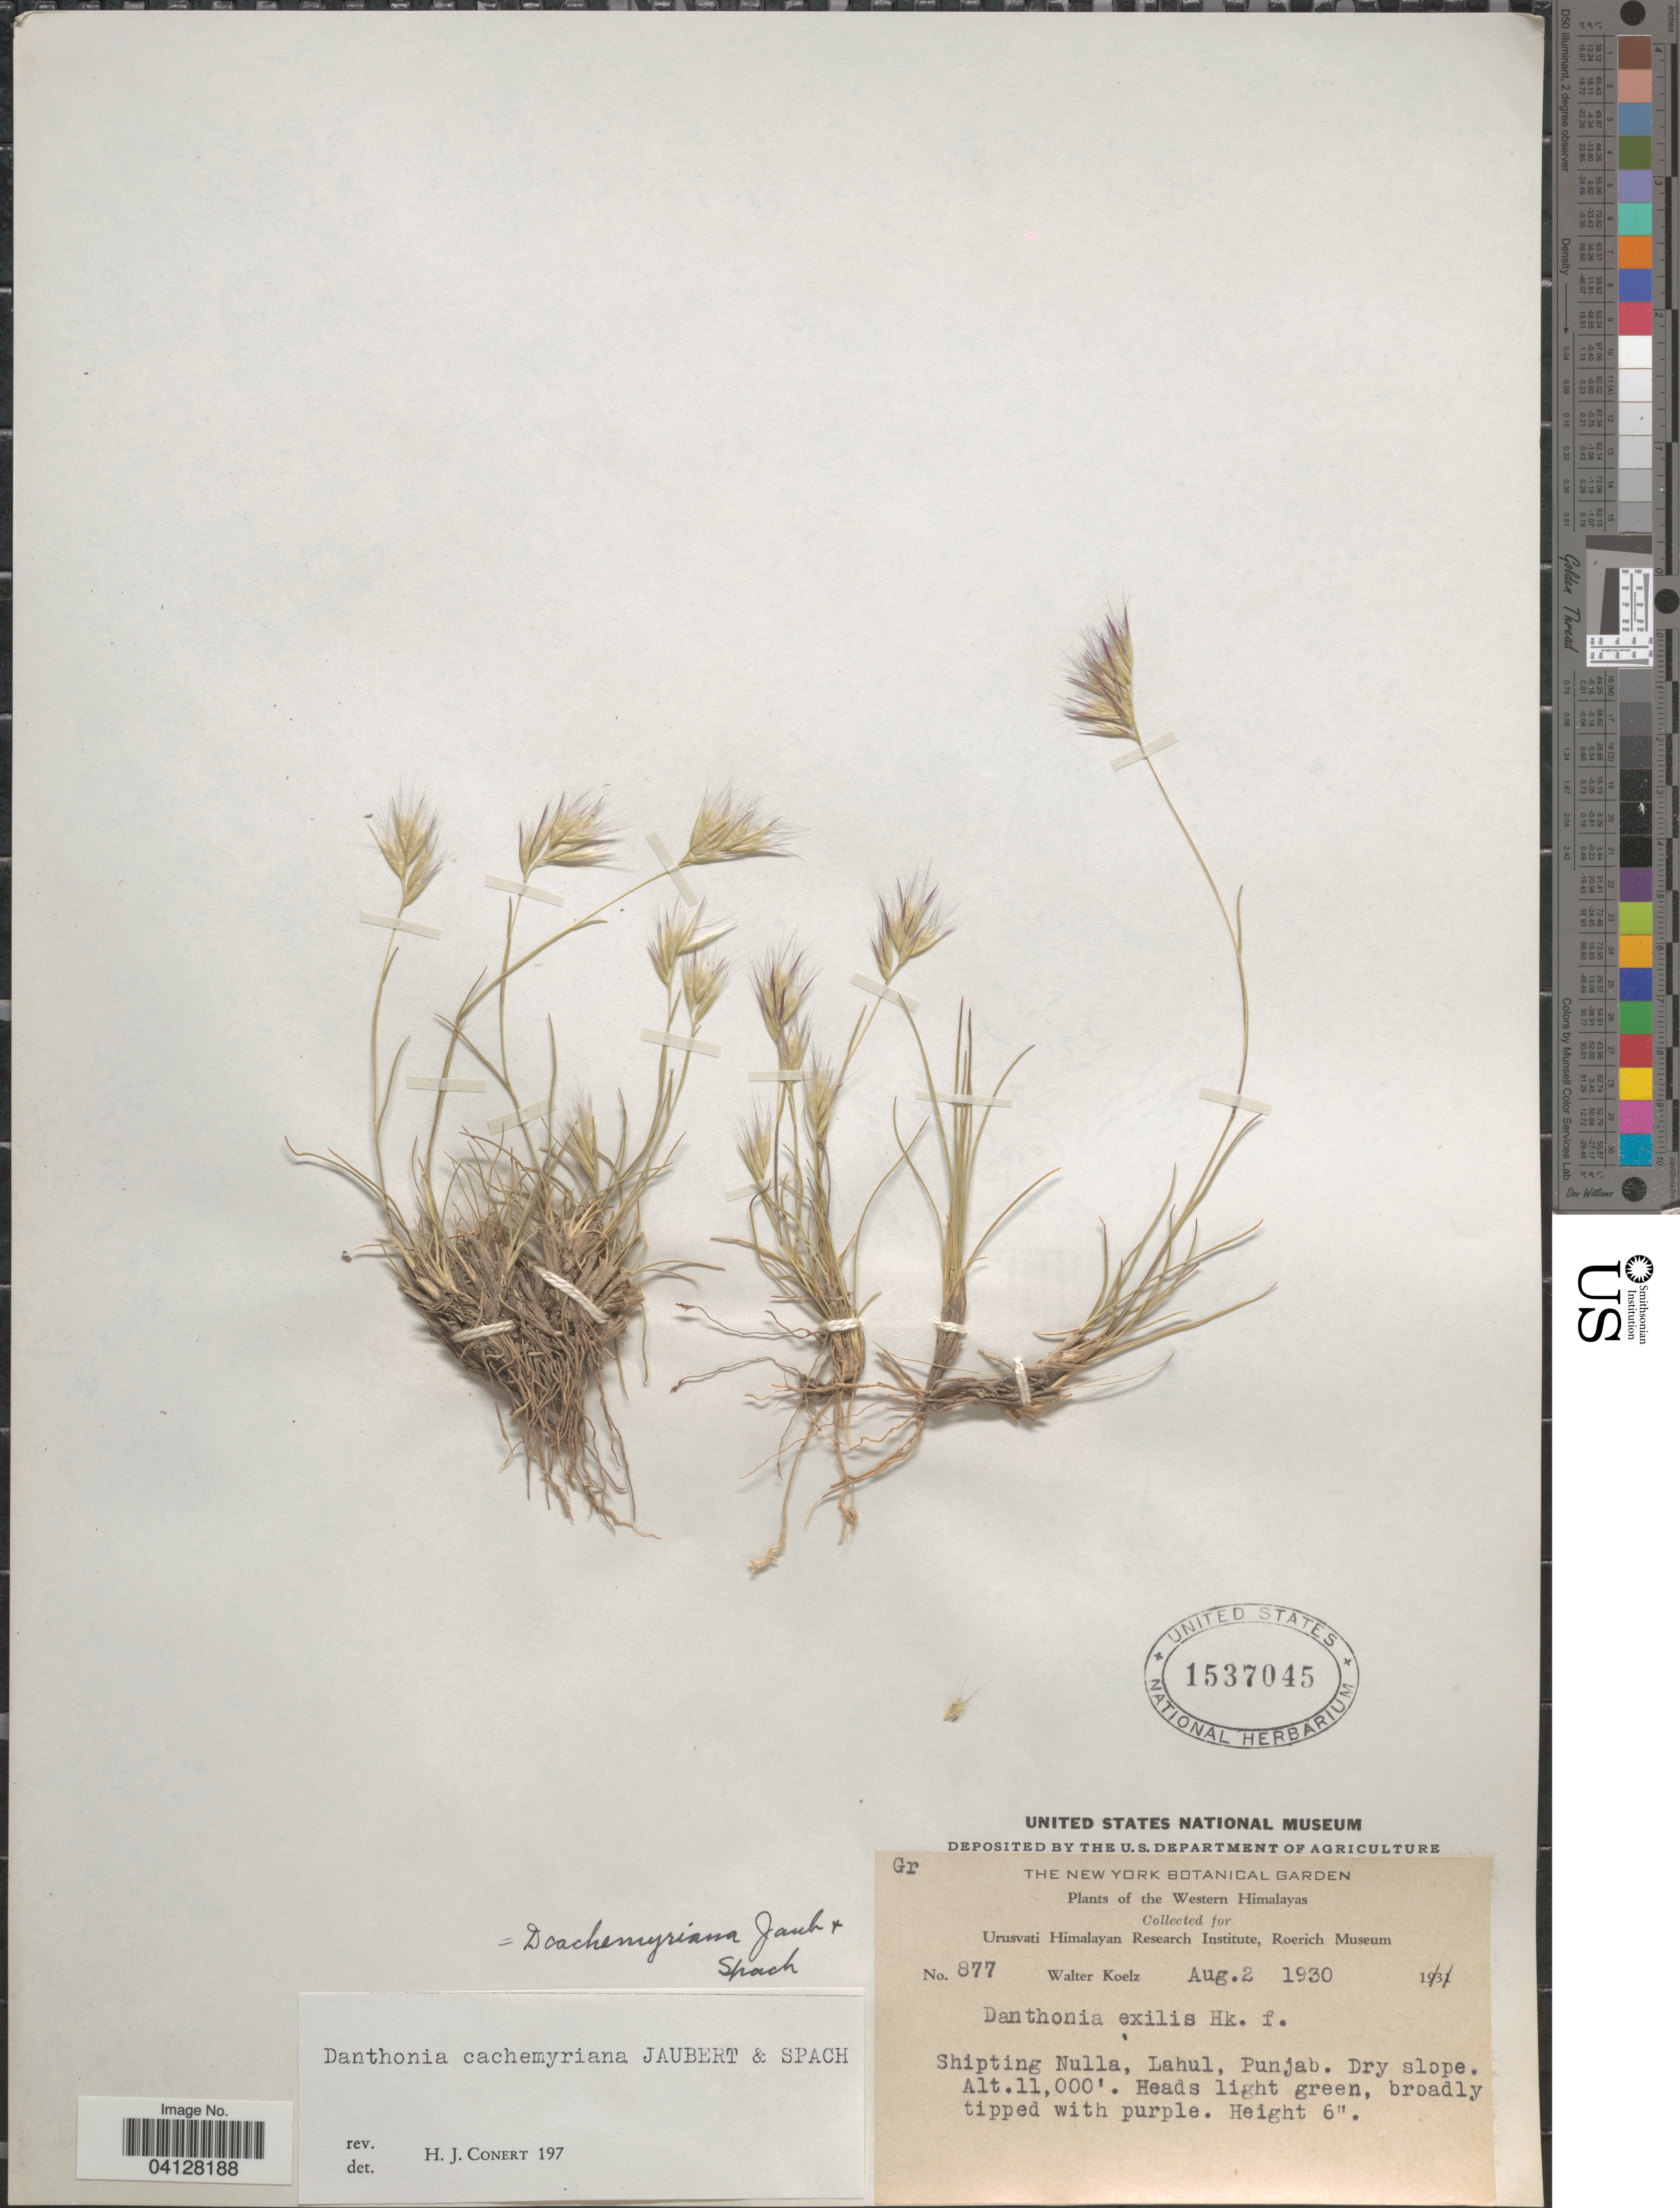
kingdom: Plantae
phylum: Tracheophyta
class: Liliopsida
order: Poales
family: Poaceae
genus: Danthonia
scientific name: Danthonia cachemyriana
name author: Jaub. & Spach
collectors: W. N. Koelz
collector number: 877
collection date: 1930-08-02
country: India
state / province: Punjab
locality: Western Himalayas. Shipting Nulla, Lahul.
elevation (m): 3353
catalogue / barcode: US 1537045